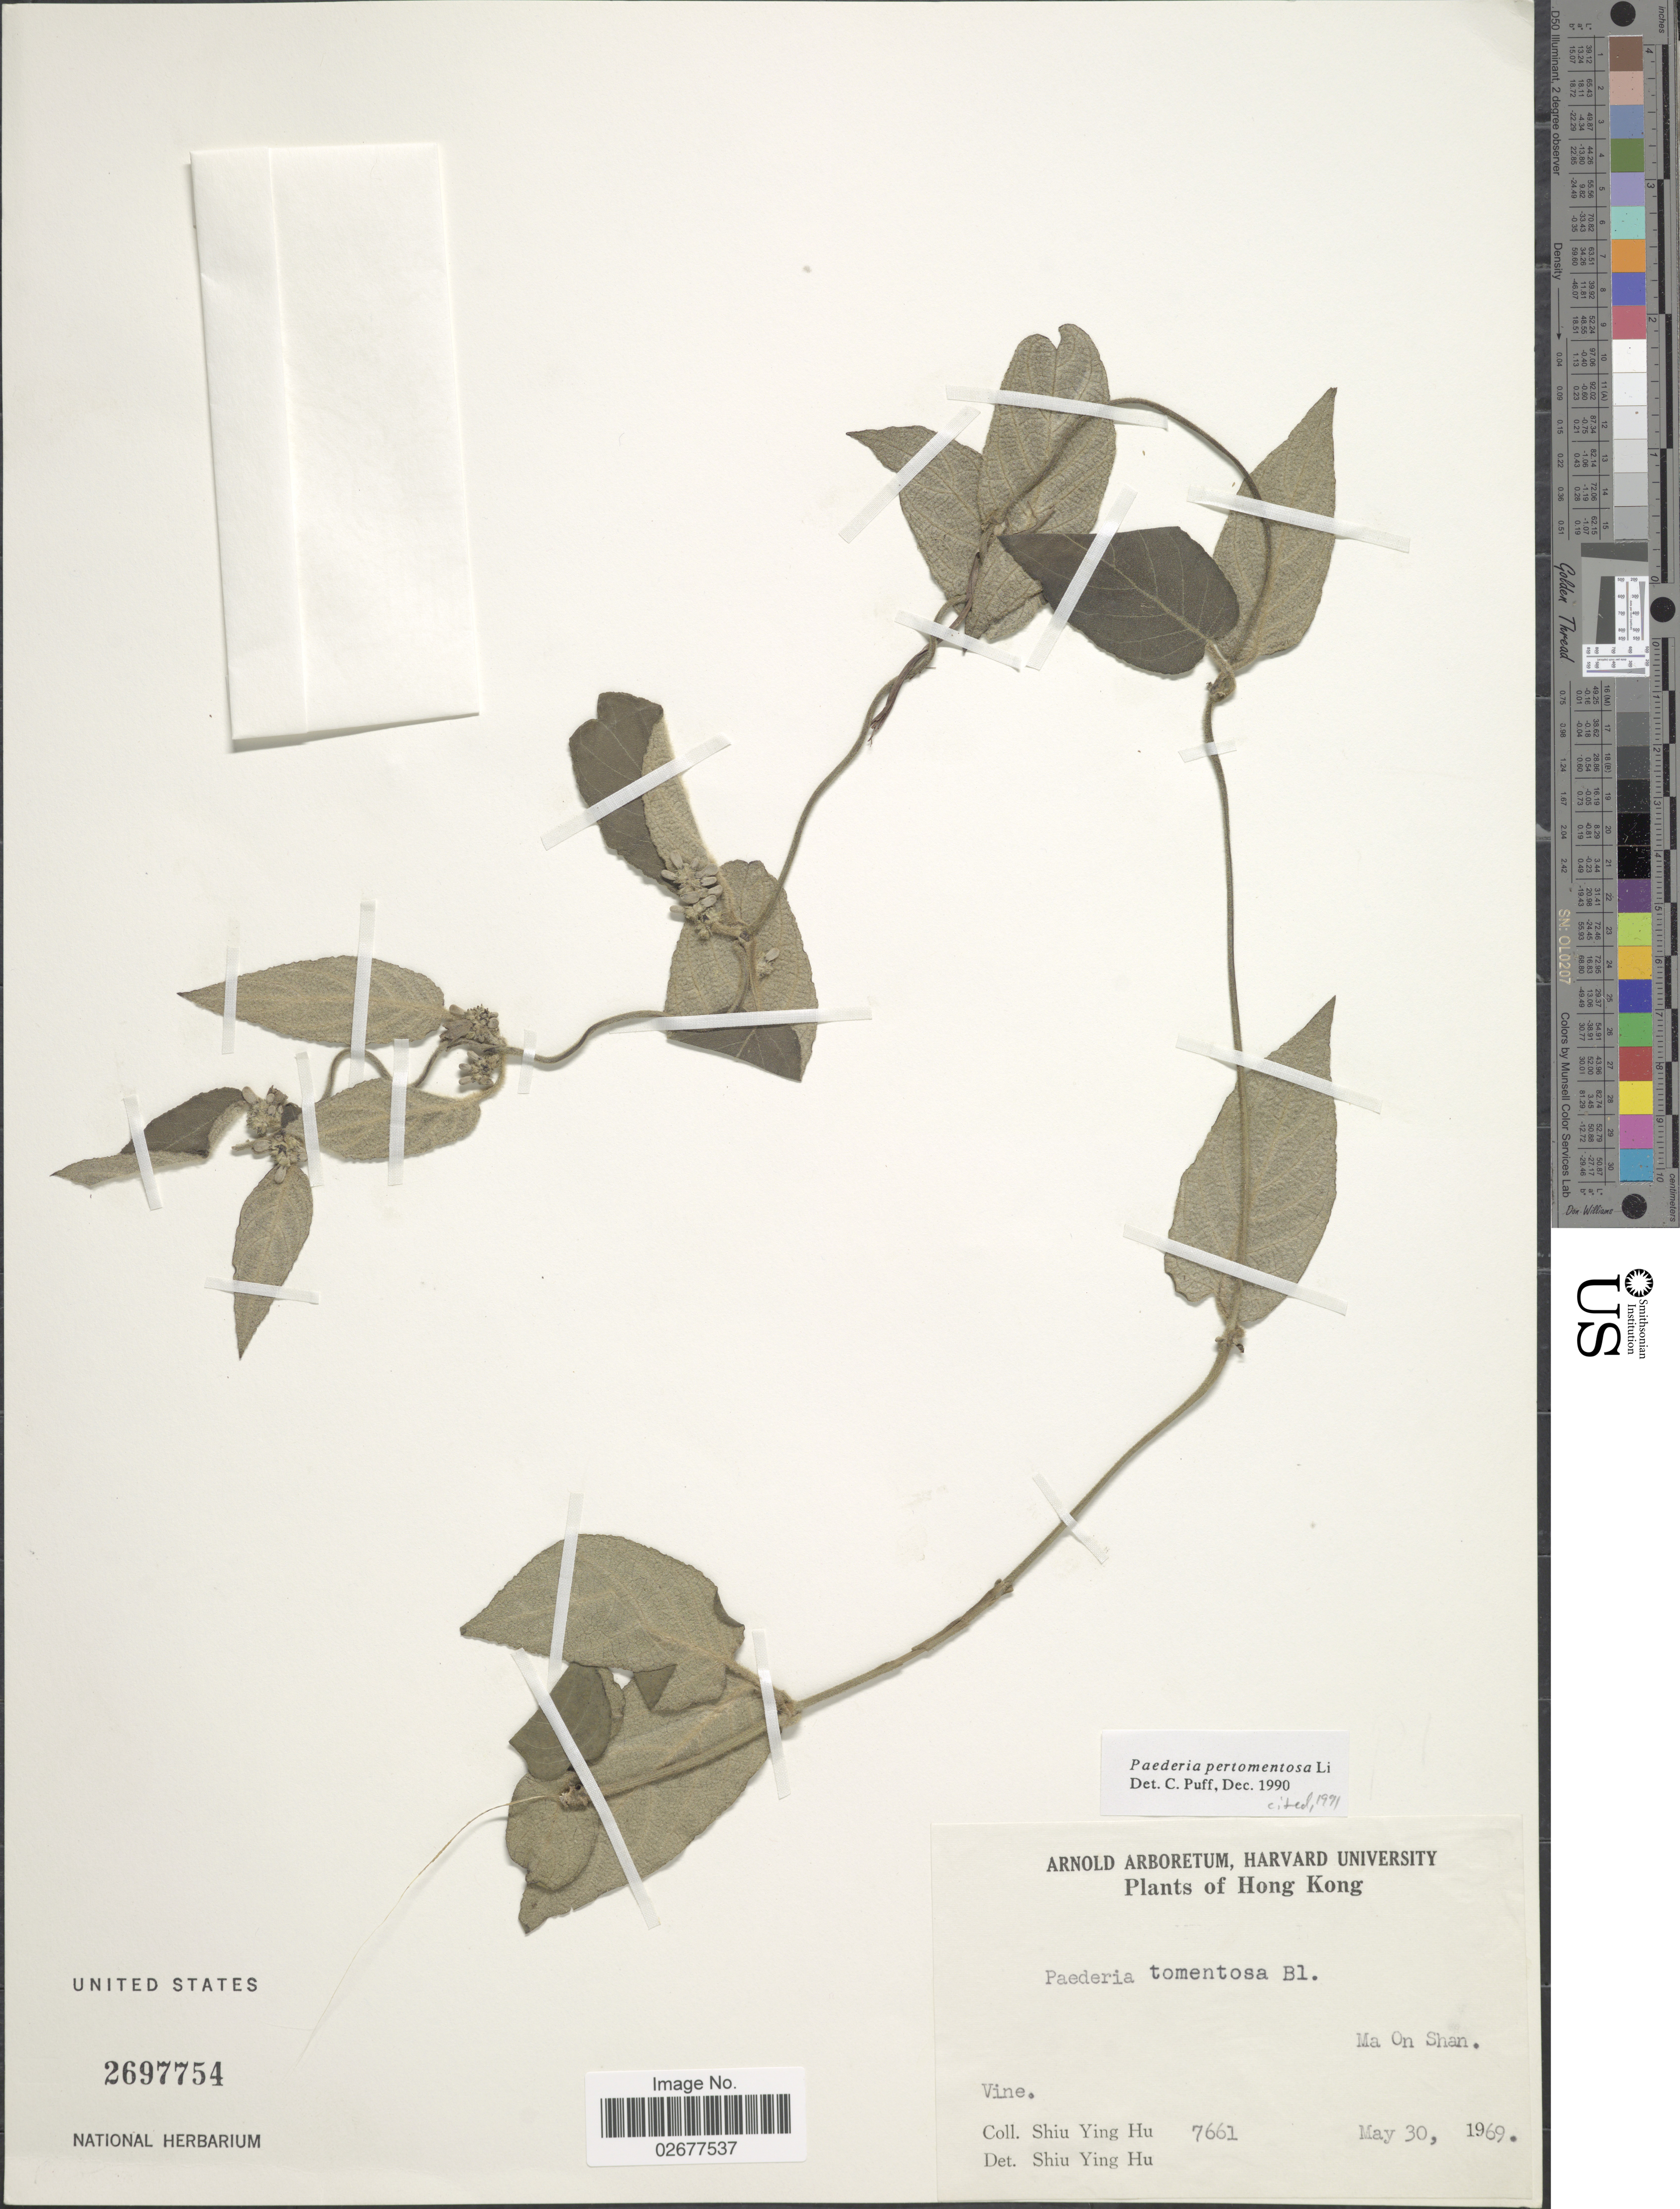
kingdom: Plantae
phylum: Tracheophyta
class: Magnoliopsida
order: Gentianales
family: Rubiaceae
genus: Paederia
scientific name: Paederia pertomentosa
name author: Merr. ex H.L. Li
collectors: S. Y. Hu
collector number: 7661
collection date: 1969-05-30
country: China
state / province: Hong Kong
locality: Ma On Shan.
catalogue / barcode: US 2697754